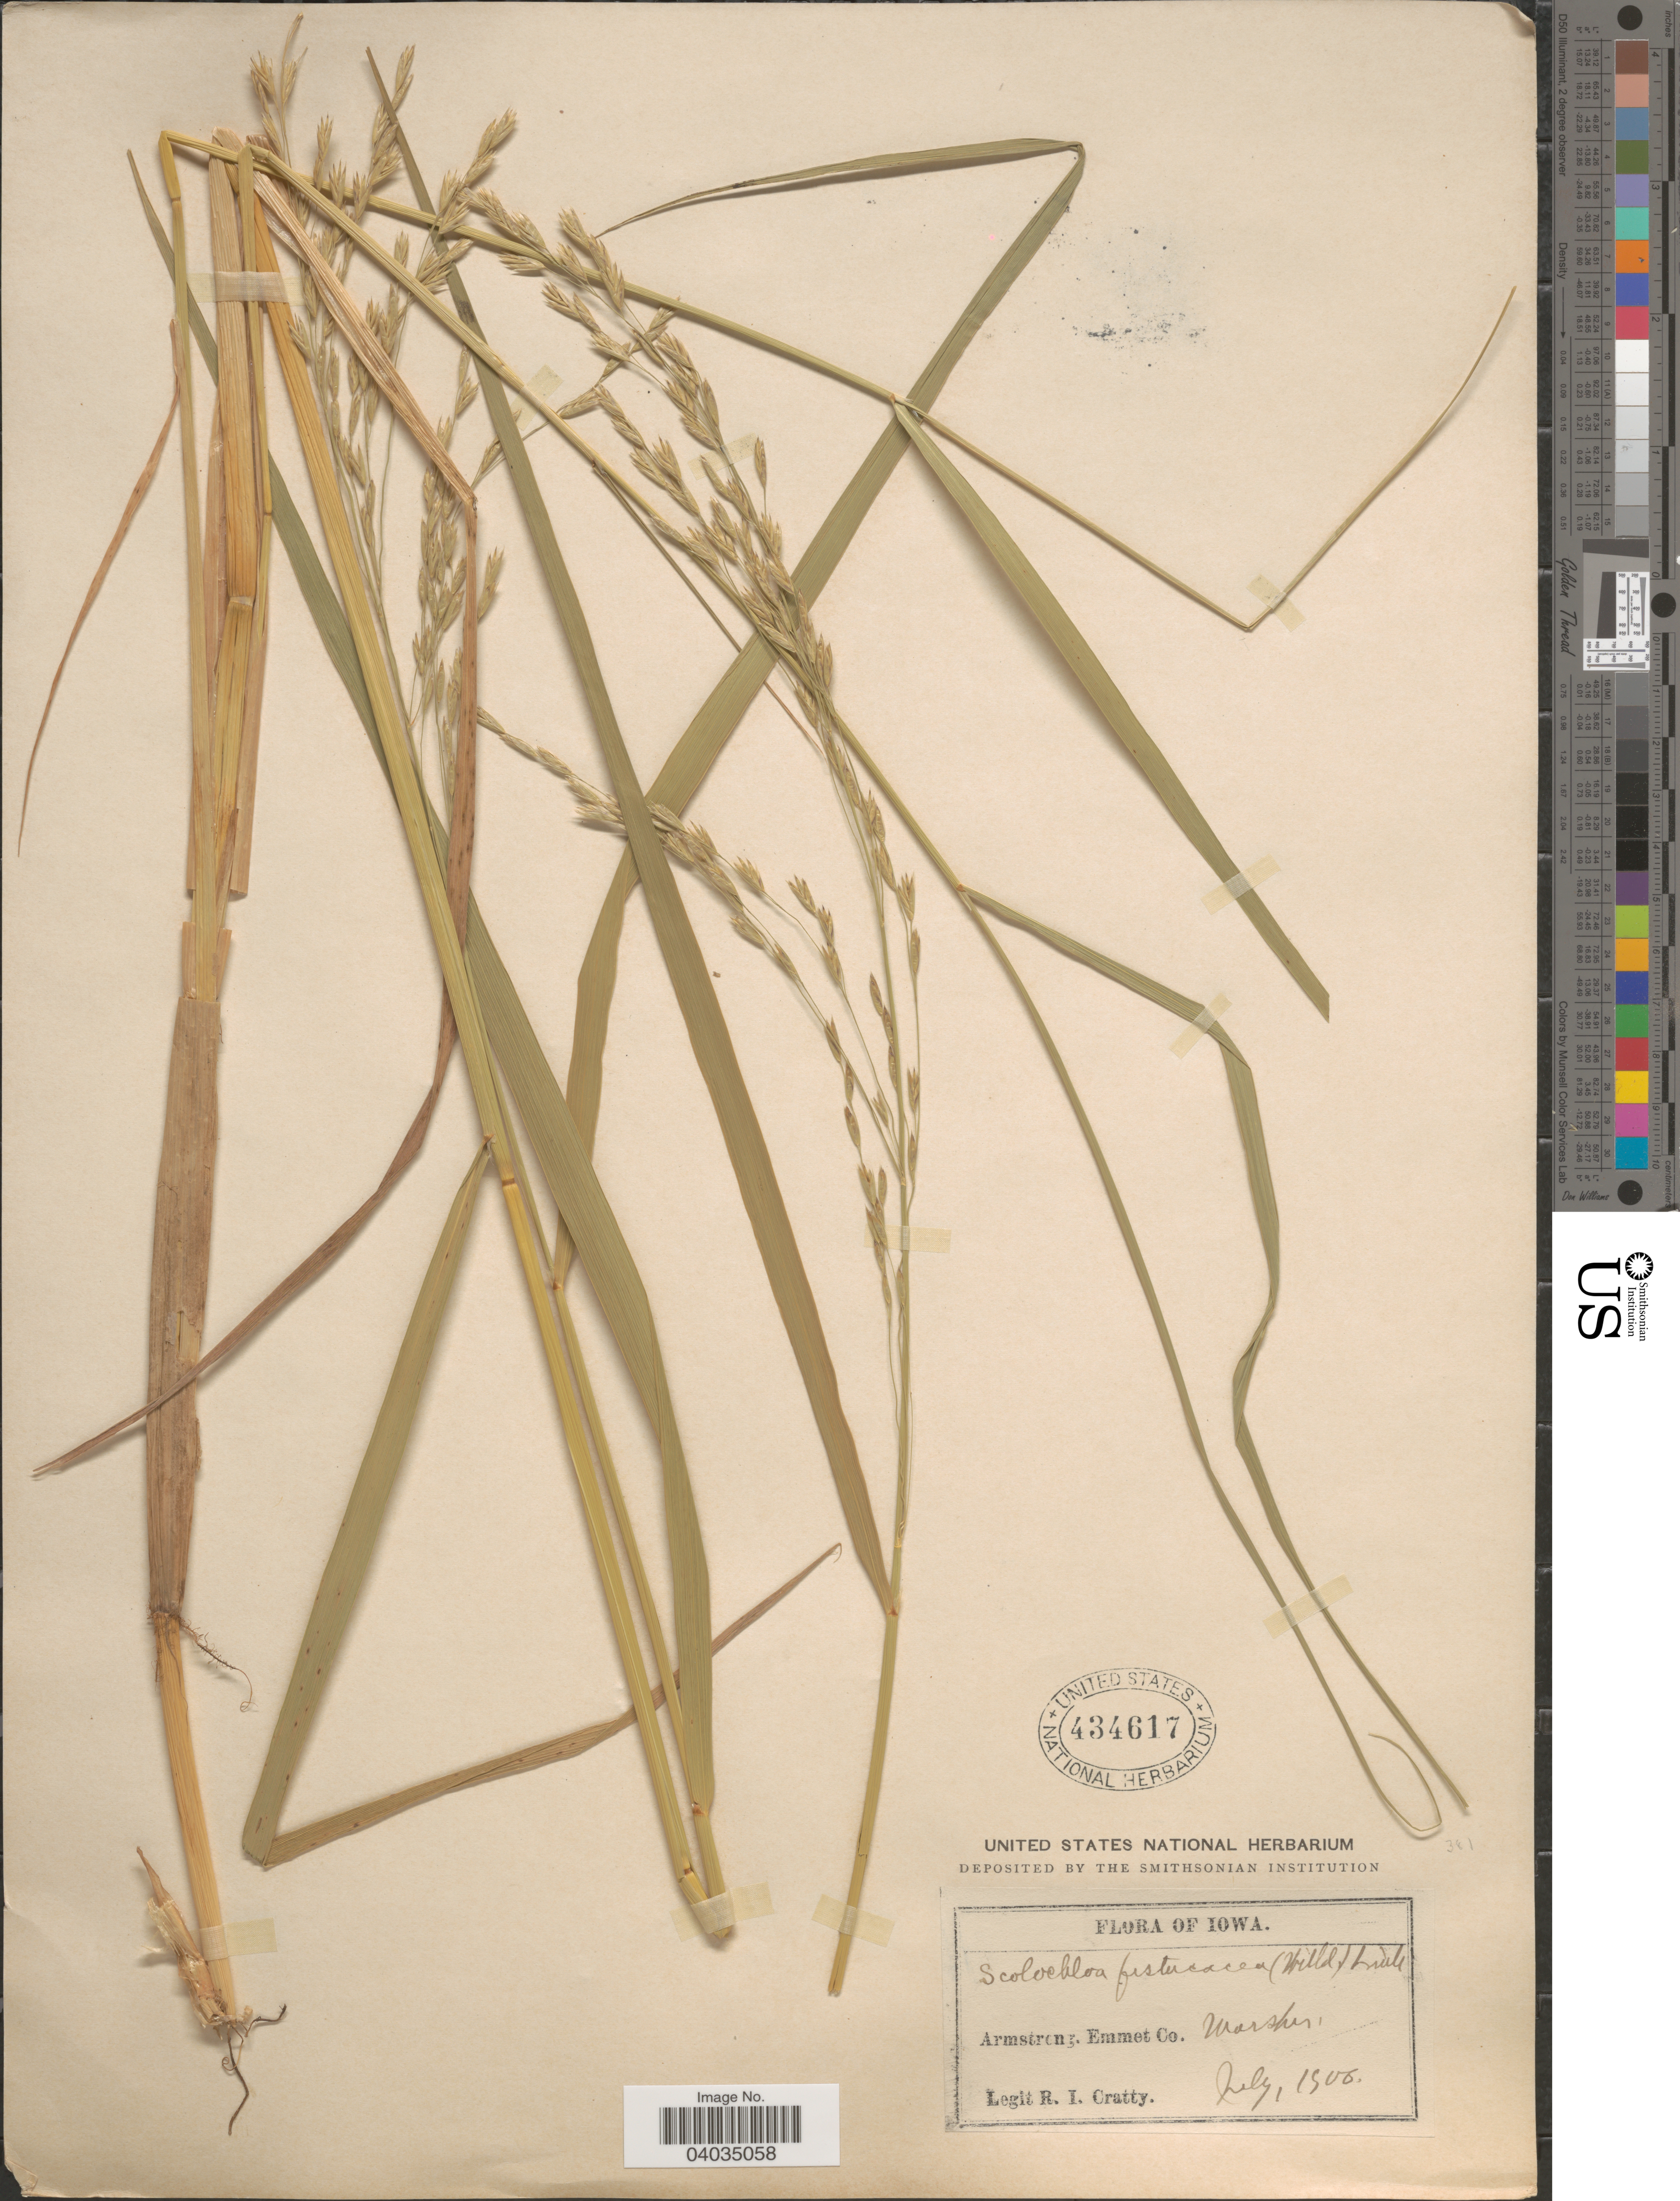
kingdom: Plantae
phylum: Tracheophyta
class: Liliopsida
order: Poales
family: Poaceae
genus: Scolochloa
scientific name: Scolochloa festucacea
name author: (Willd.) Link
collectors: R. Cratty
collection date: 1906-07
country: United States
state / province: Iowa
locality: Armstrong. Emmet Co.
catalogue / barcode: US 434617